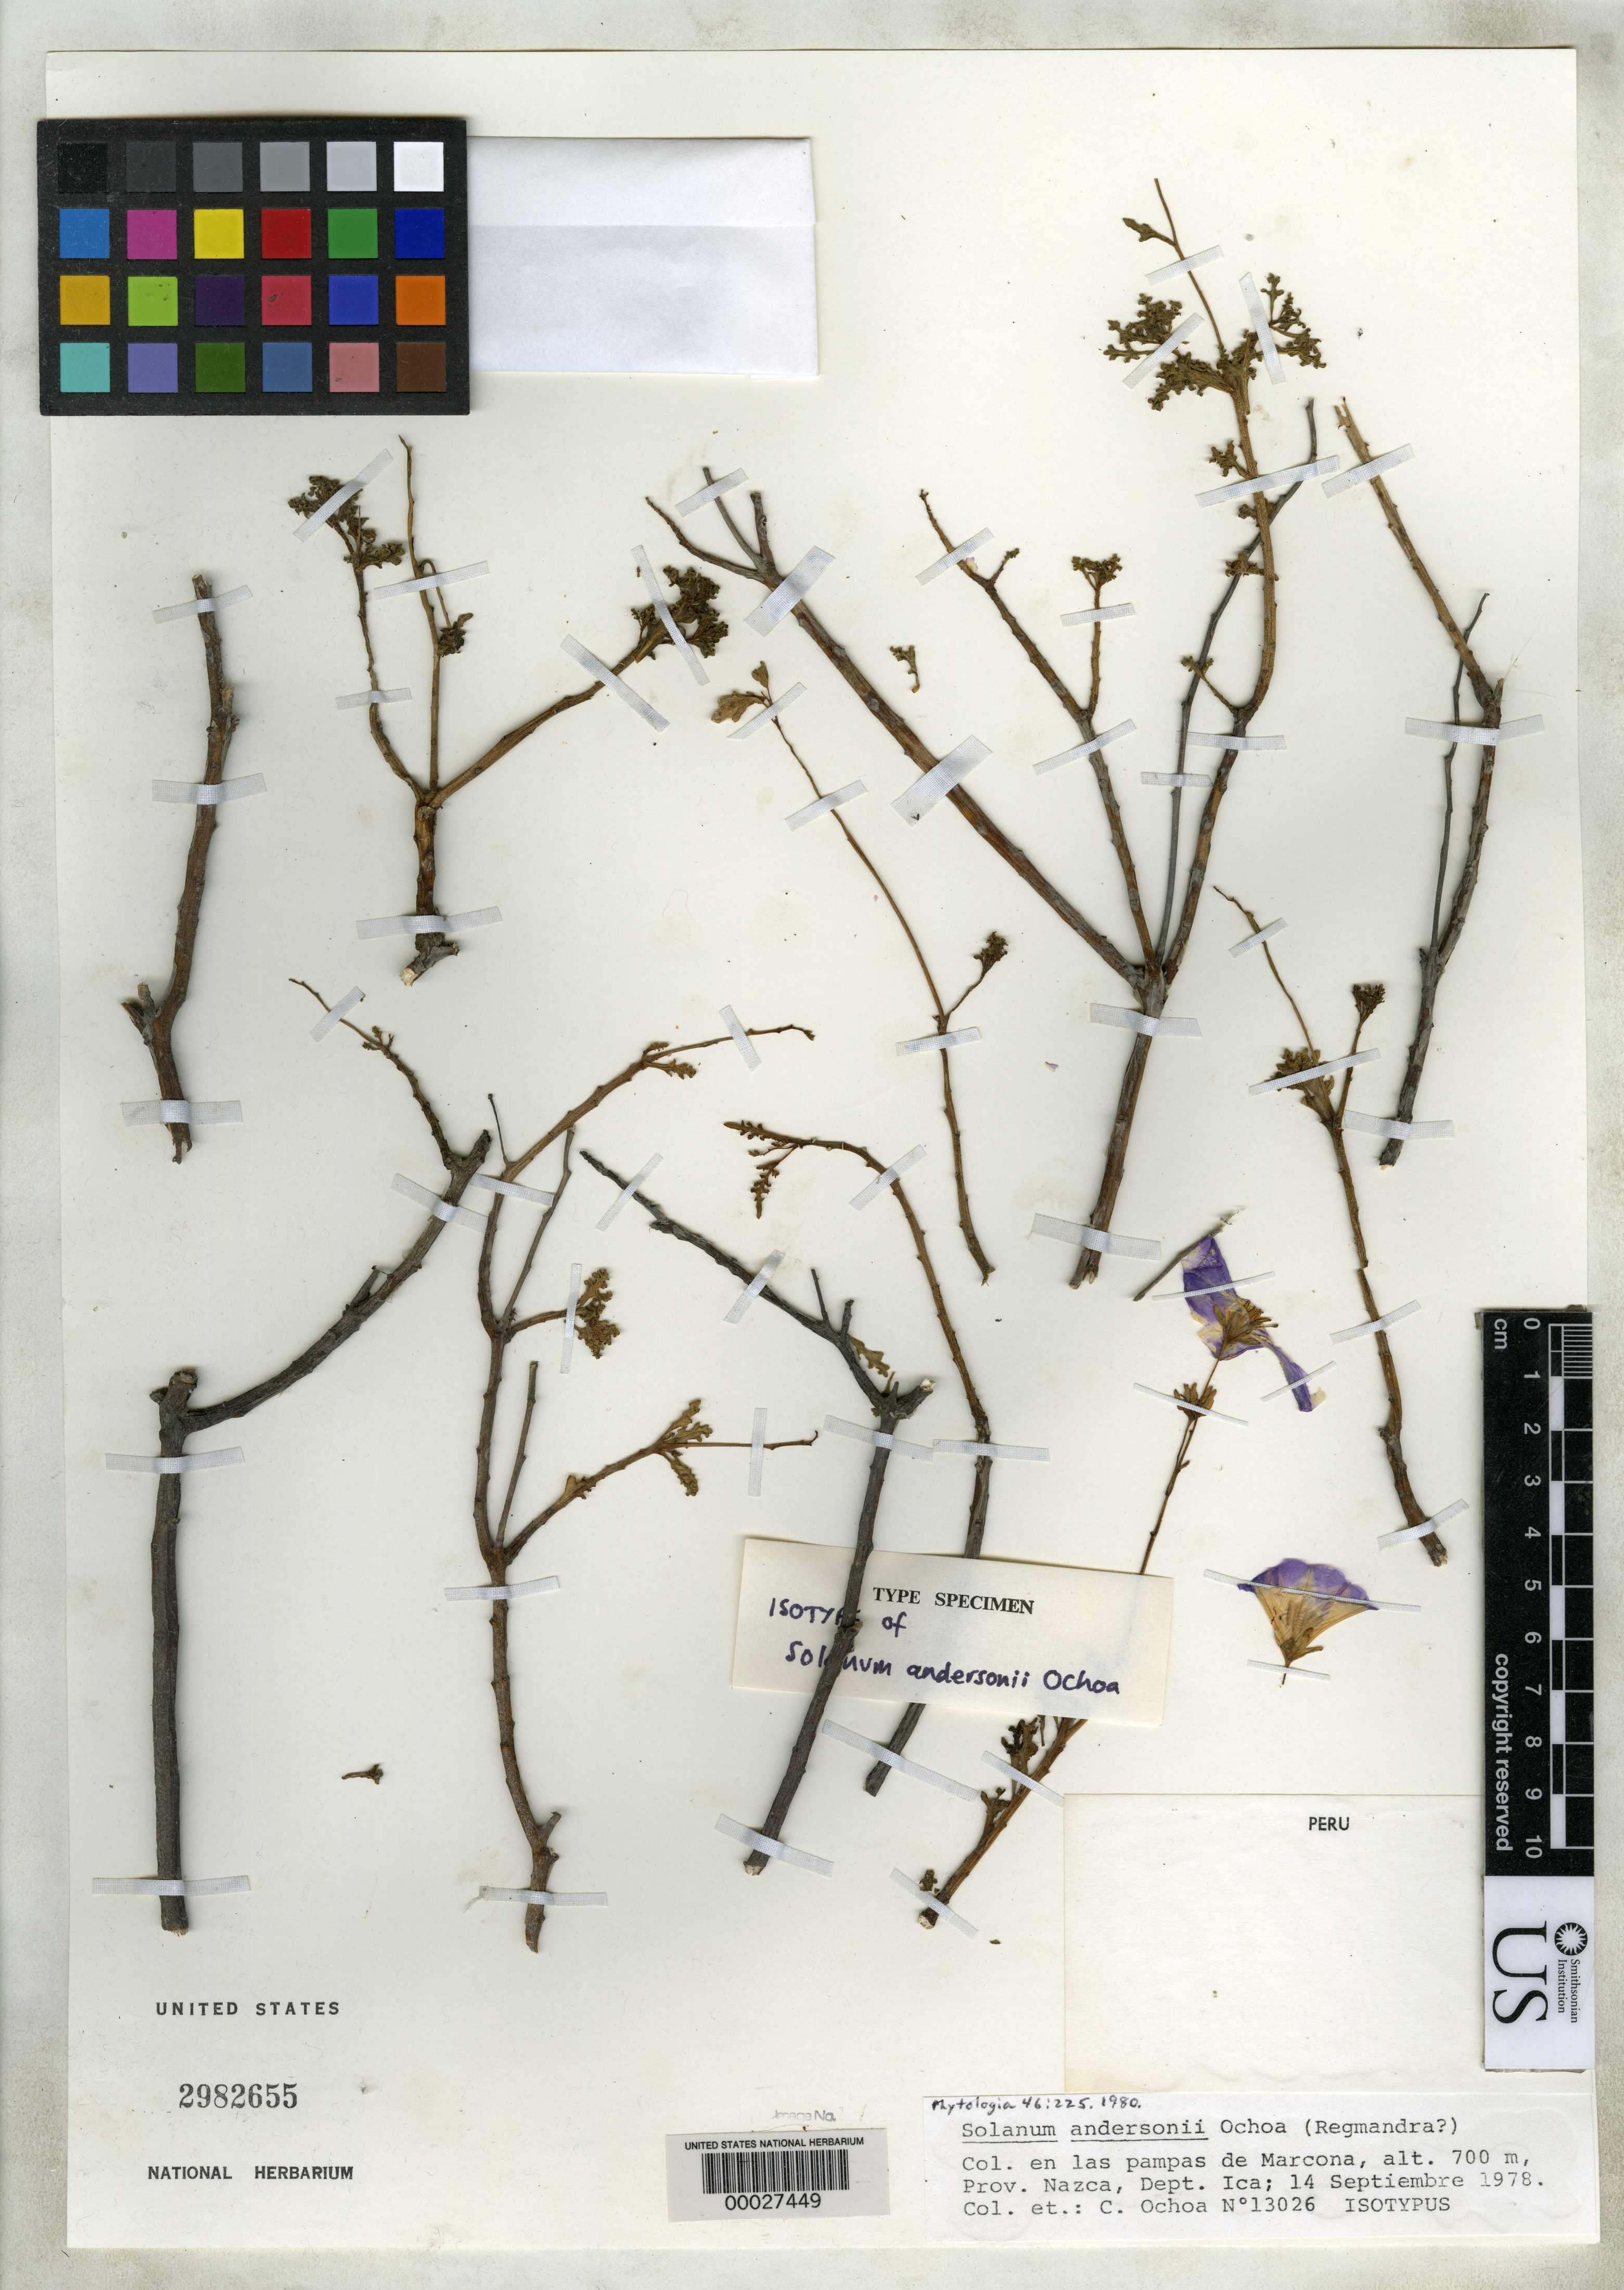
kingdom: Plantae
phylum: Tracheophyta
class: Magnoliopsida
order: Solanales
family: Solanaceae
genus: Solanum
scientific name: Solanum andersonii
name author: Ochoa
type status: Isotype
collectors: C. M. Ochoa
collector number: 13026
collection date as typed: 14 Sep 1978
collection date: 1978-09-14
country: Peru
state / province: Ica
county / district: Nazca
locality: En Las Pampas de Marcona.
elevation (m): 700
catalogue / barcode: US 2982655